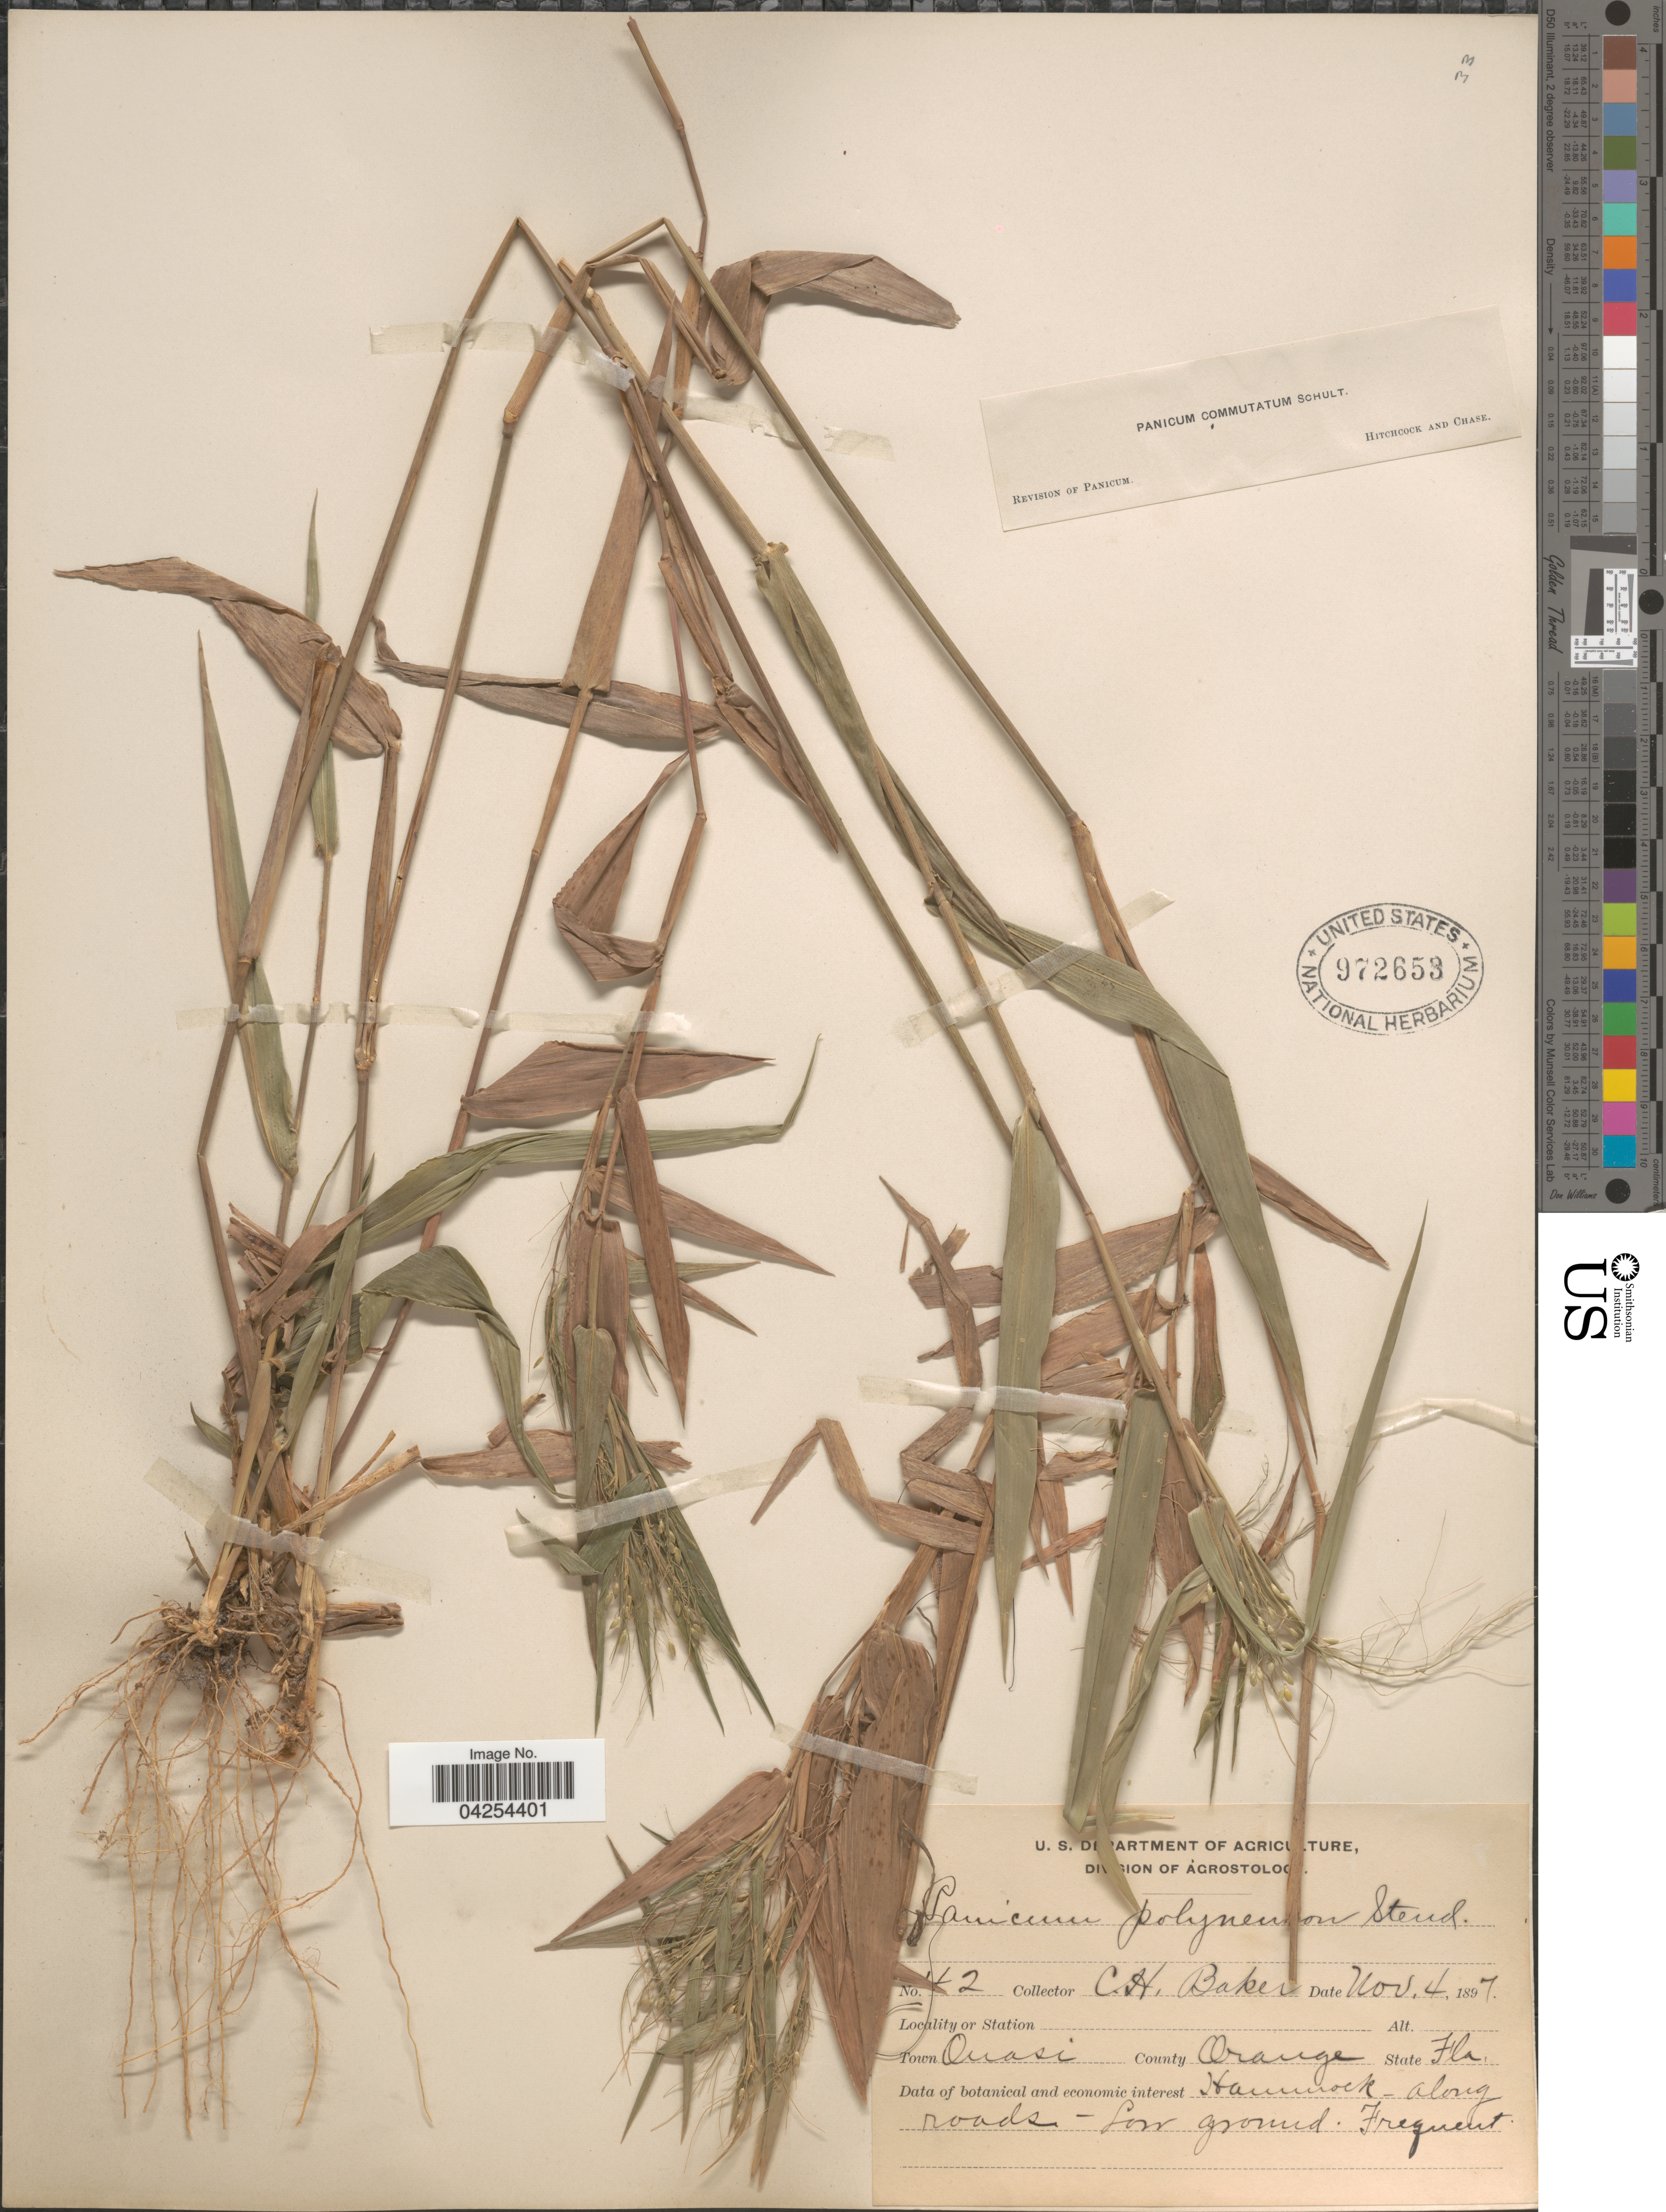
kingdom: Plantae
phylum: Tracheophyta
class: Liliopsida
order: Poales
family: Poaceae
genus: Dichanthelium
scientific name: Dichanthelium commutatum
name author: (Schult.) Gould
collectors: C. H. Baker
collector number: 42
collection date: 1897-11-04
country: United States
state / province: Florida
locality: Town Ouasi. County Orange. Hammock along roads.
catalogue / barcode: US 972653